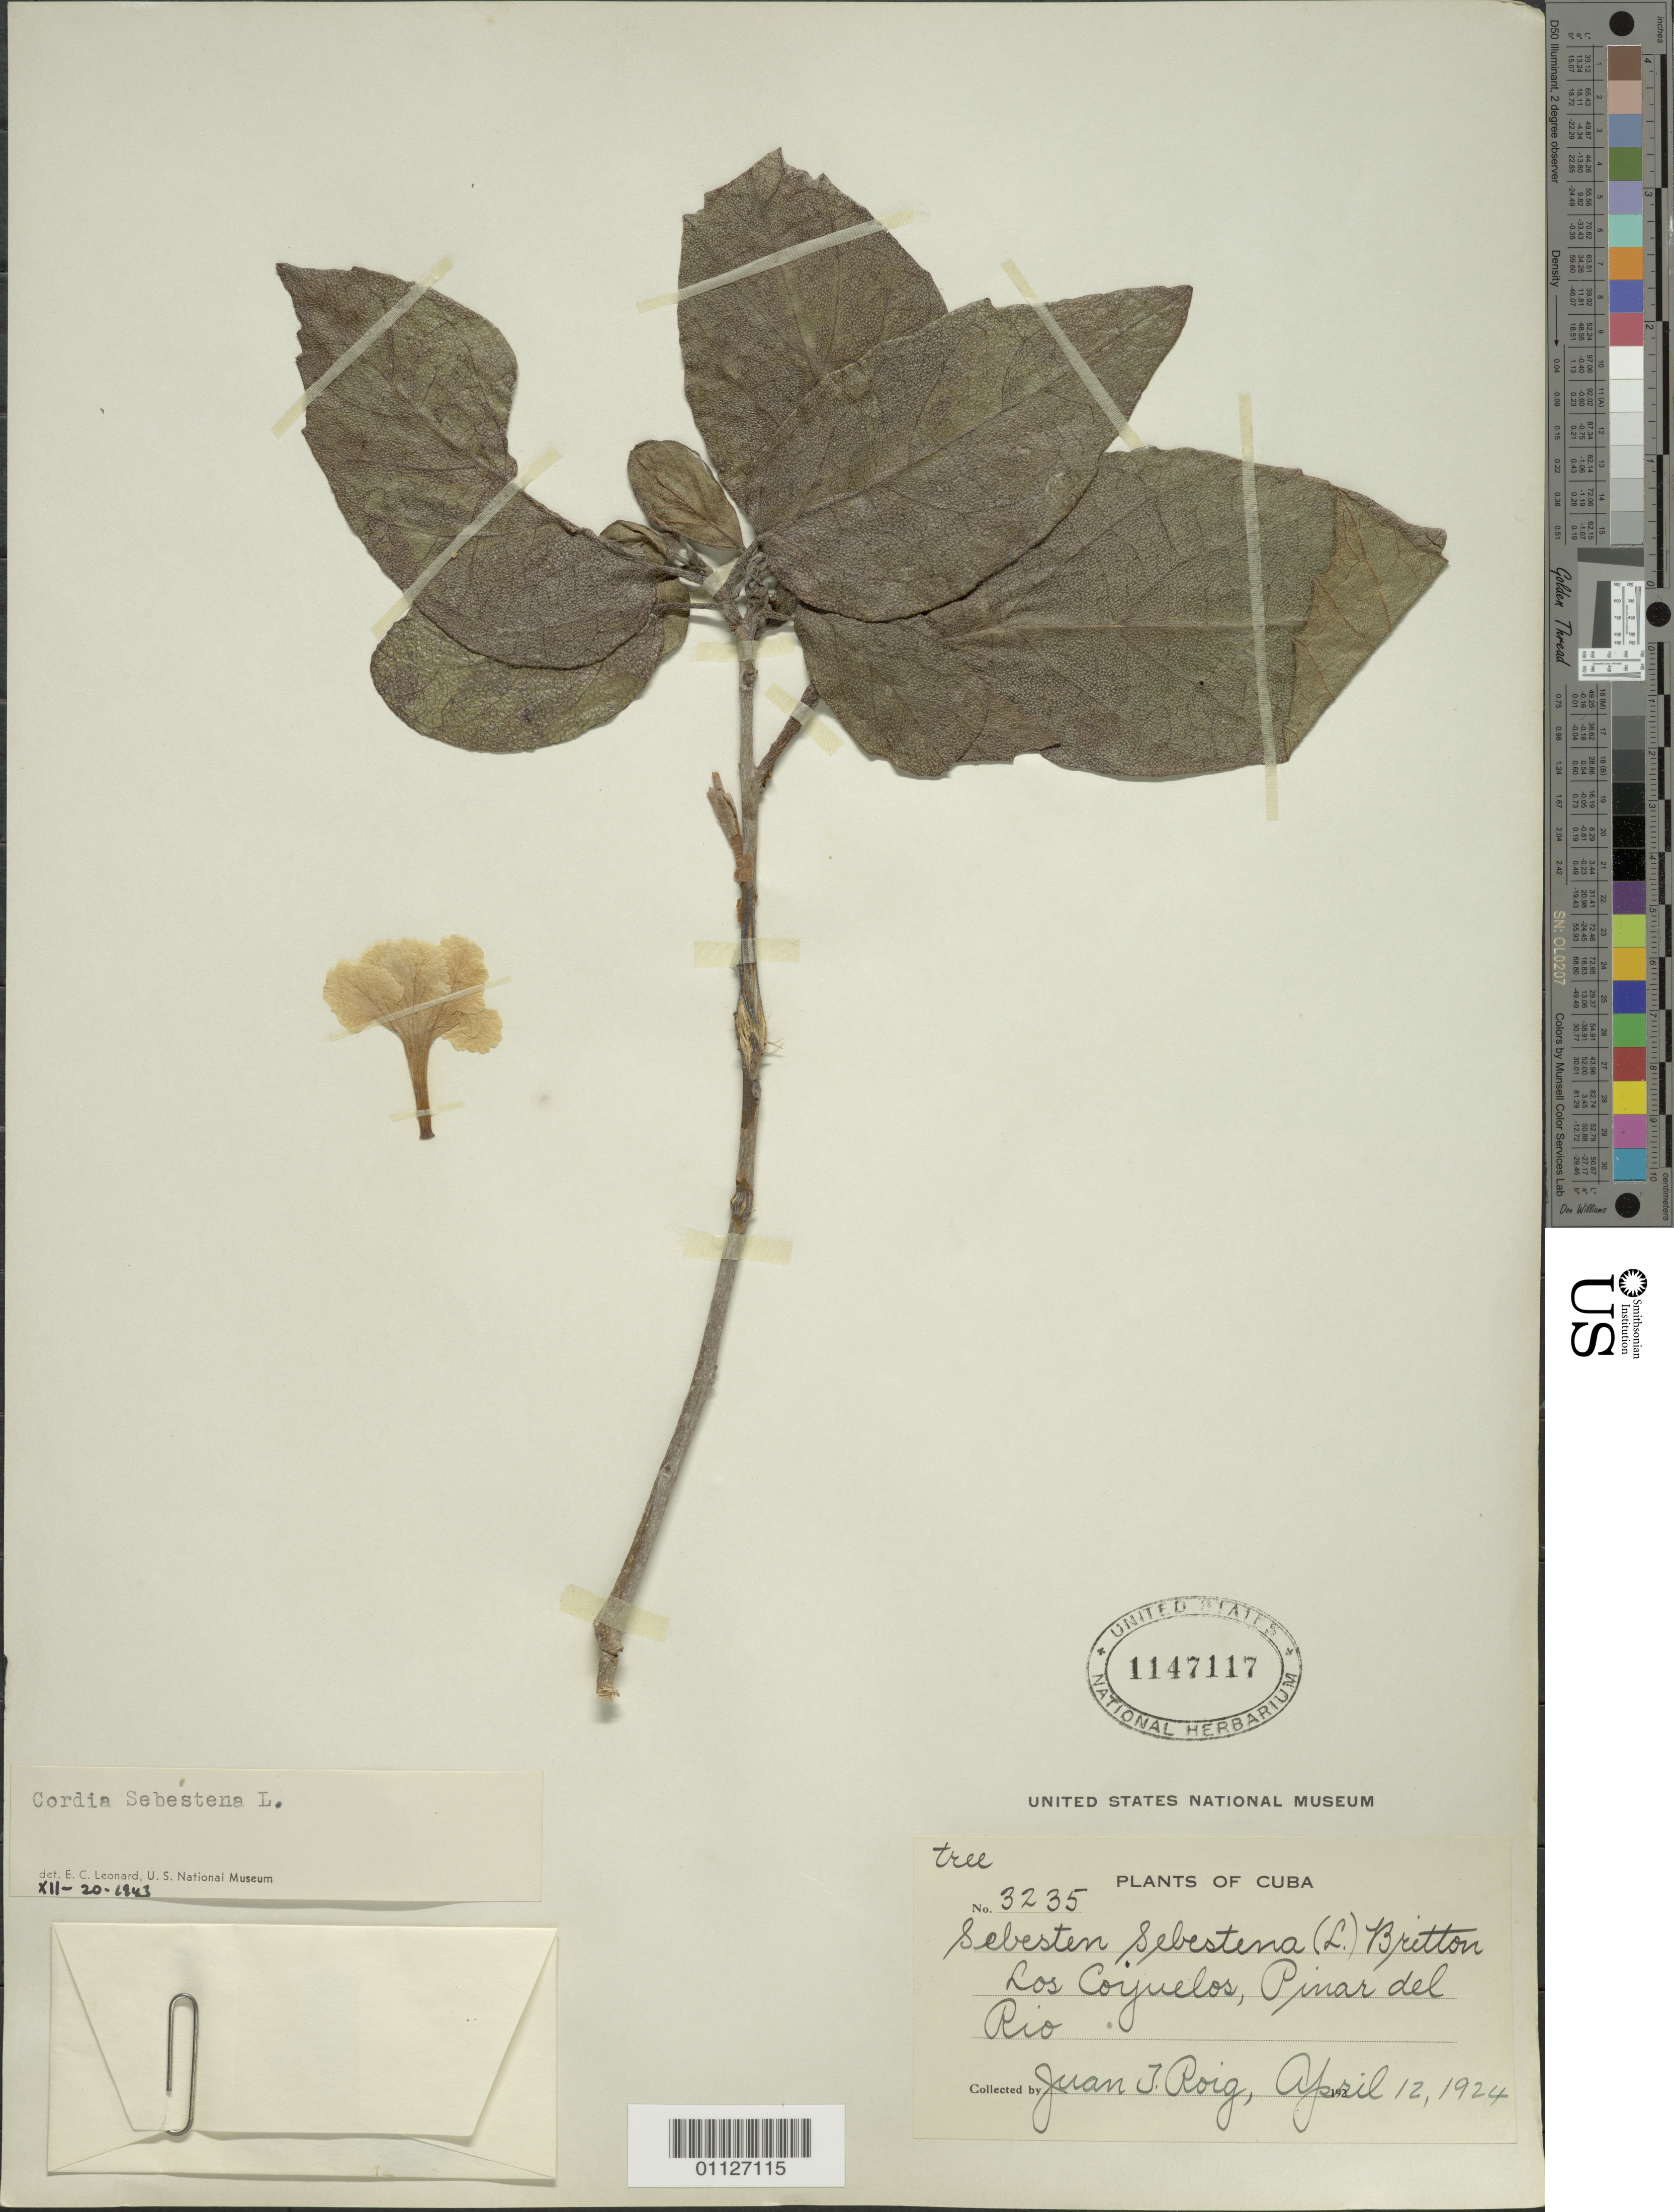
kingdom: Plantae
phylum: Tracheophyta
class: Magnoliopsida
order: Boraginales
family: Cordiaceae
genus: Cordia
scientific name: Cordia sebestena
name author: L.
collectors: J. Roig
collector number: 3235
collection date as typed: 12 Apr 1924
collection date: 1924-04-12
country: Cuba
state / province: Pinar del Rio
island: Cuba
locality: Los Cayuelos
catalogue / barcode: US 1147117